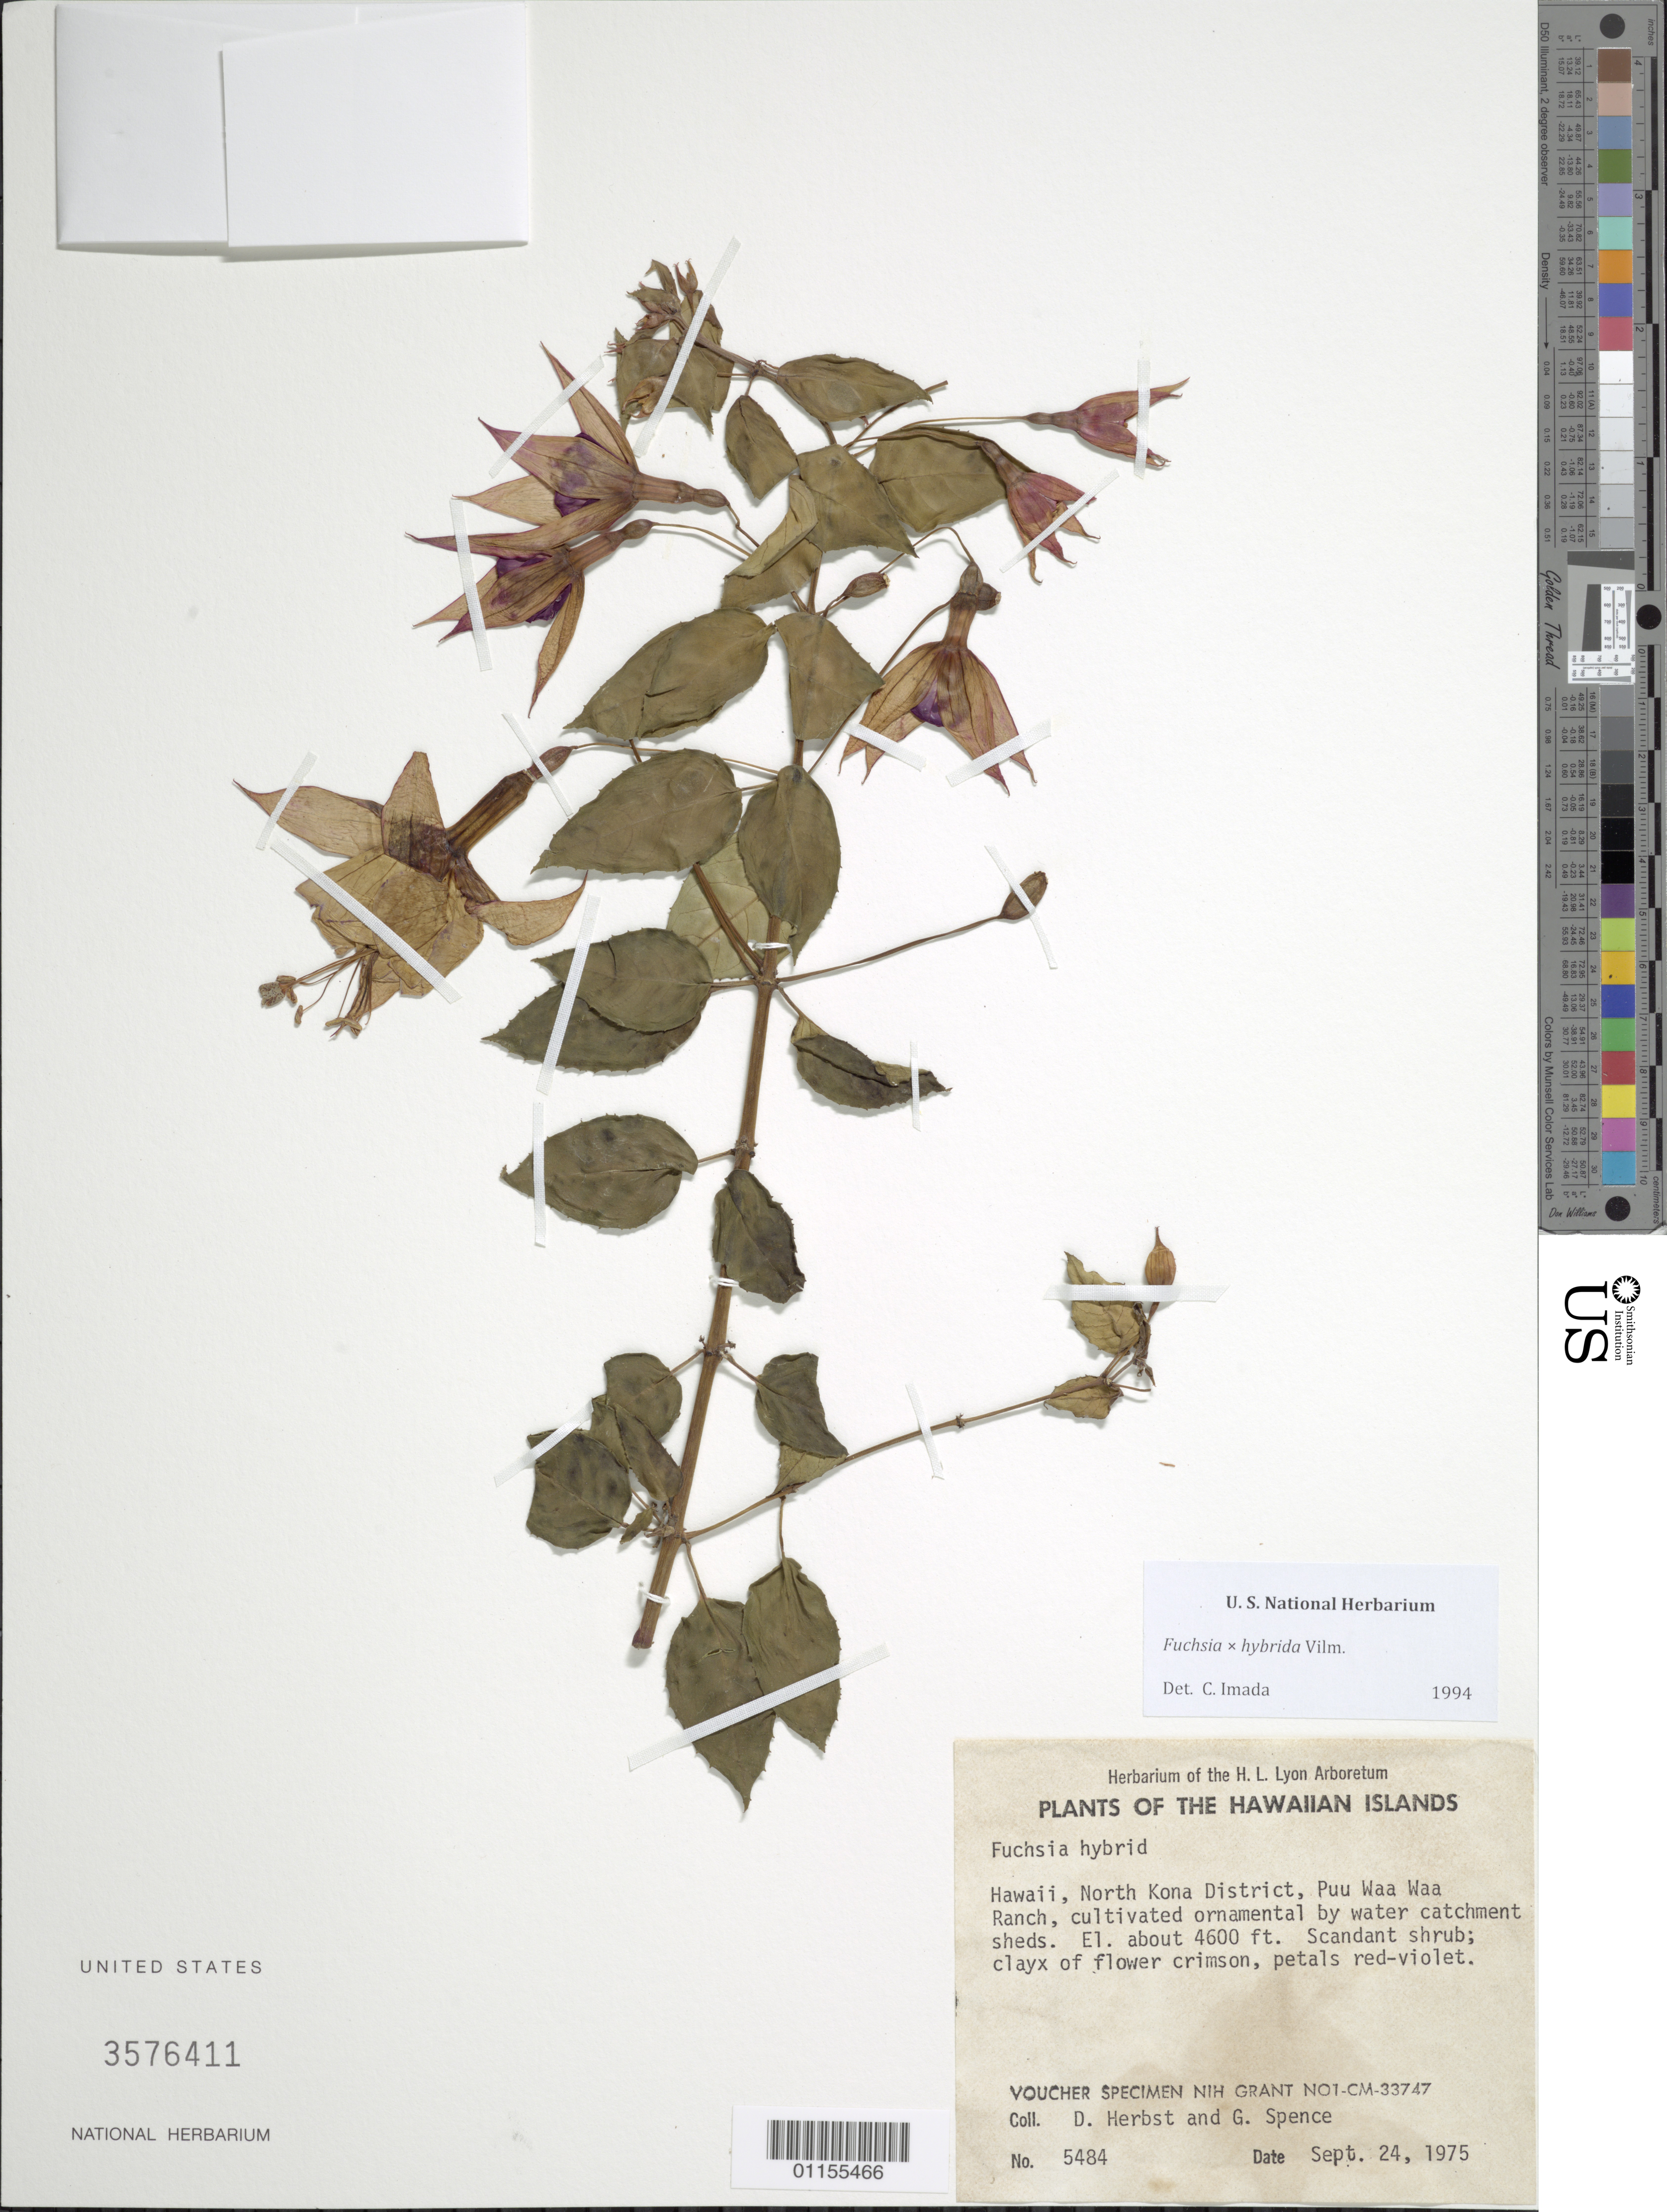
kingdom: Plantae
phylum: Tracheophyta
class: Magnoliopsida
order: Myrtales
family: Onagraceae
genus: Fuchsia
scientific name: Fuchsia x hybrida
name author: Hort.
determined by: Imada, C. T.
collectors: D. R. Herbst & G. Spence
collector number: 5484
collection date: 1975-09-24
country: United States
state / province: Hawaii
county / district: Hawaii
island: Hawaii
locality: North Kona District, Pu'u Waa Waa Ranch, by water catchment sheds.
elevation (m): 1402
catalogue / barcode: US 3576411